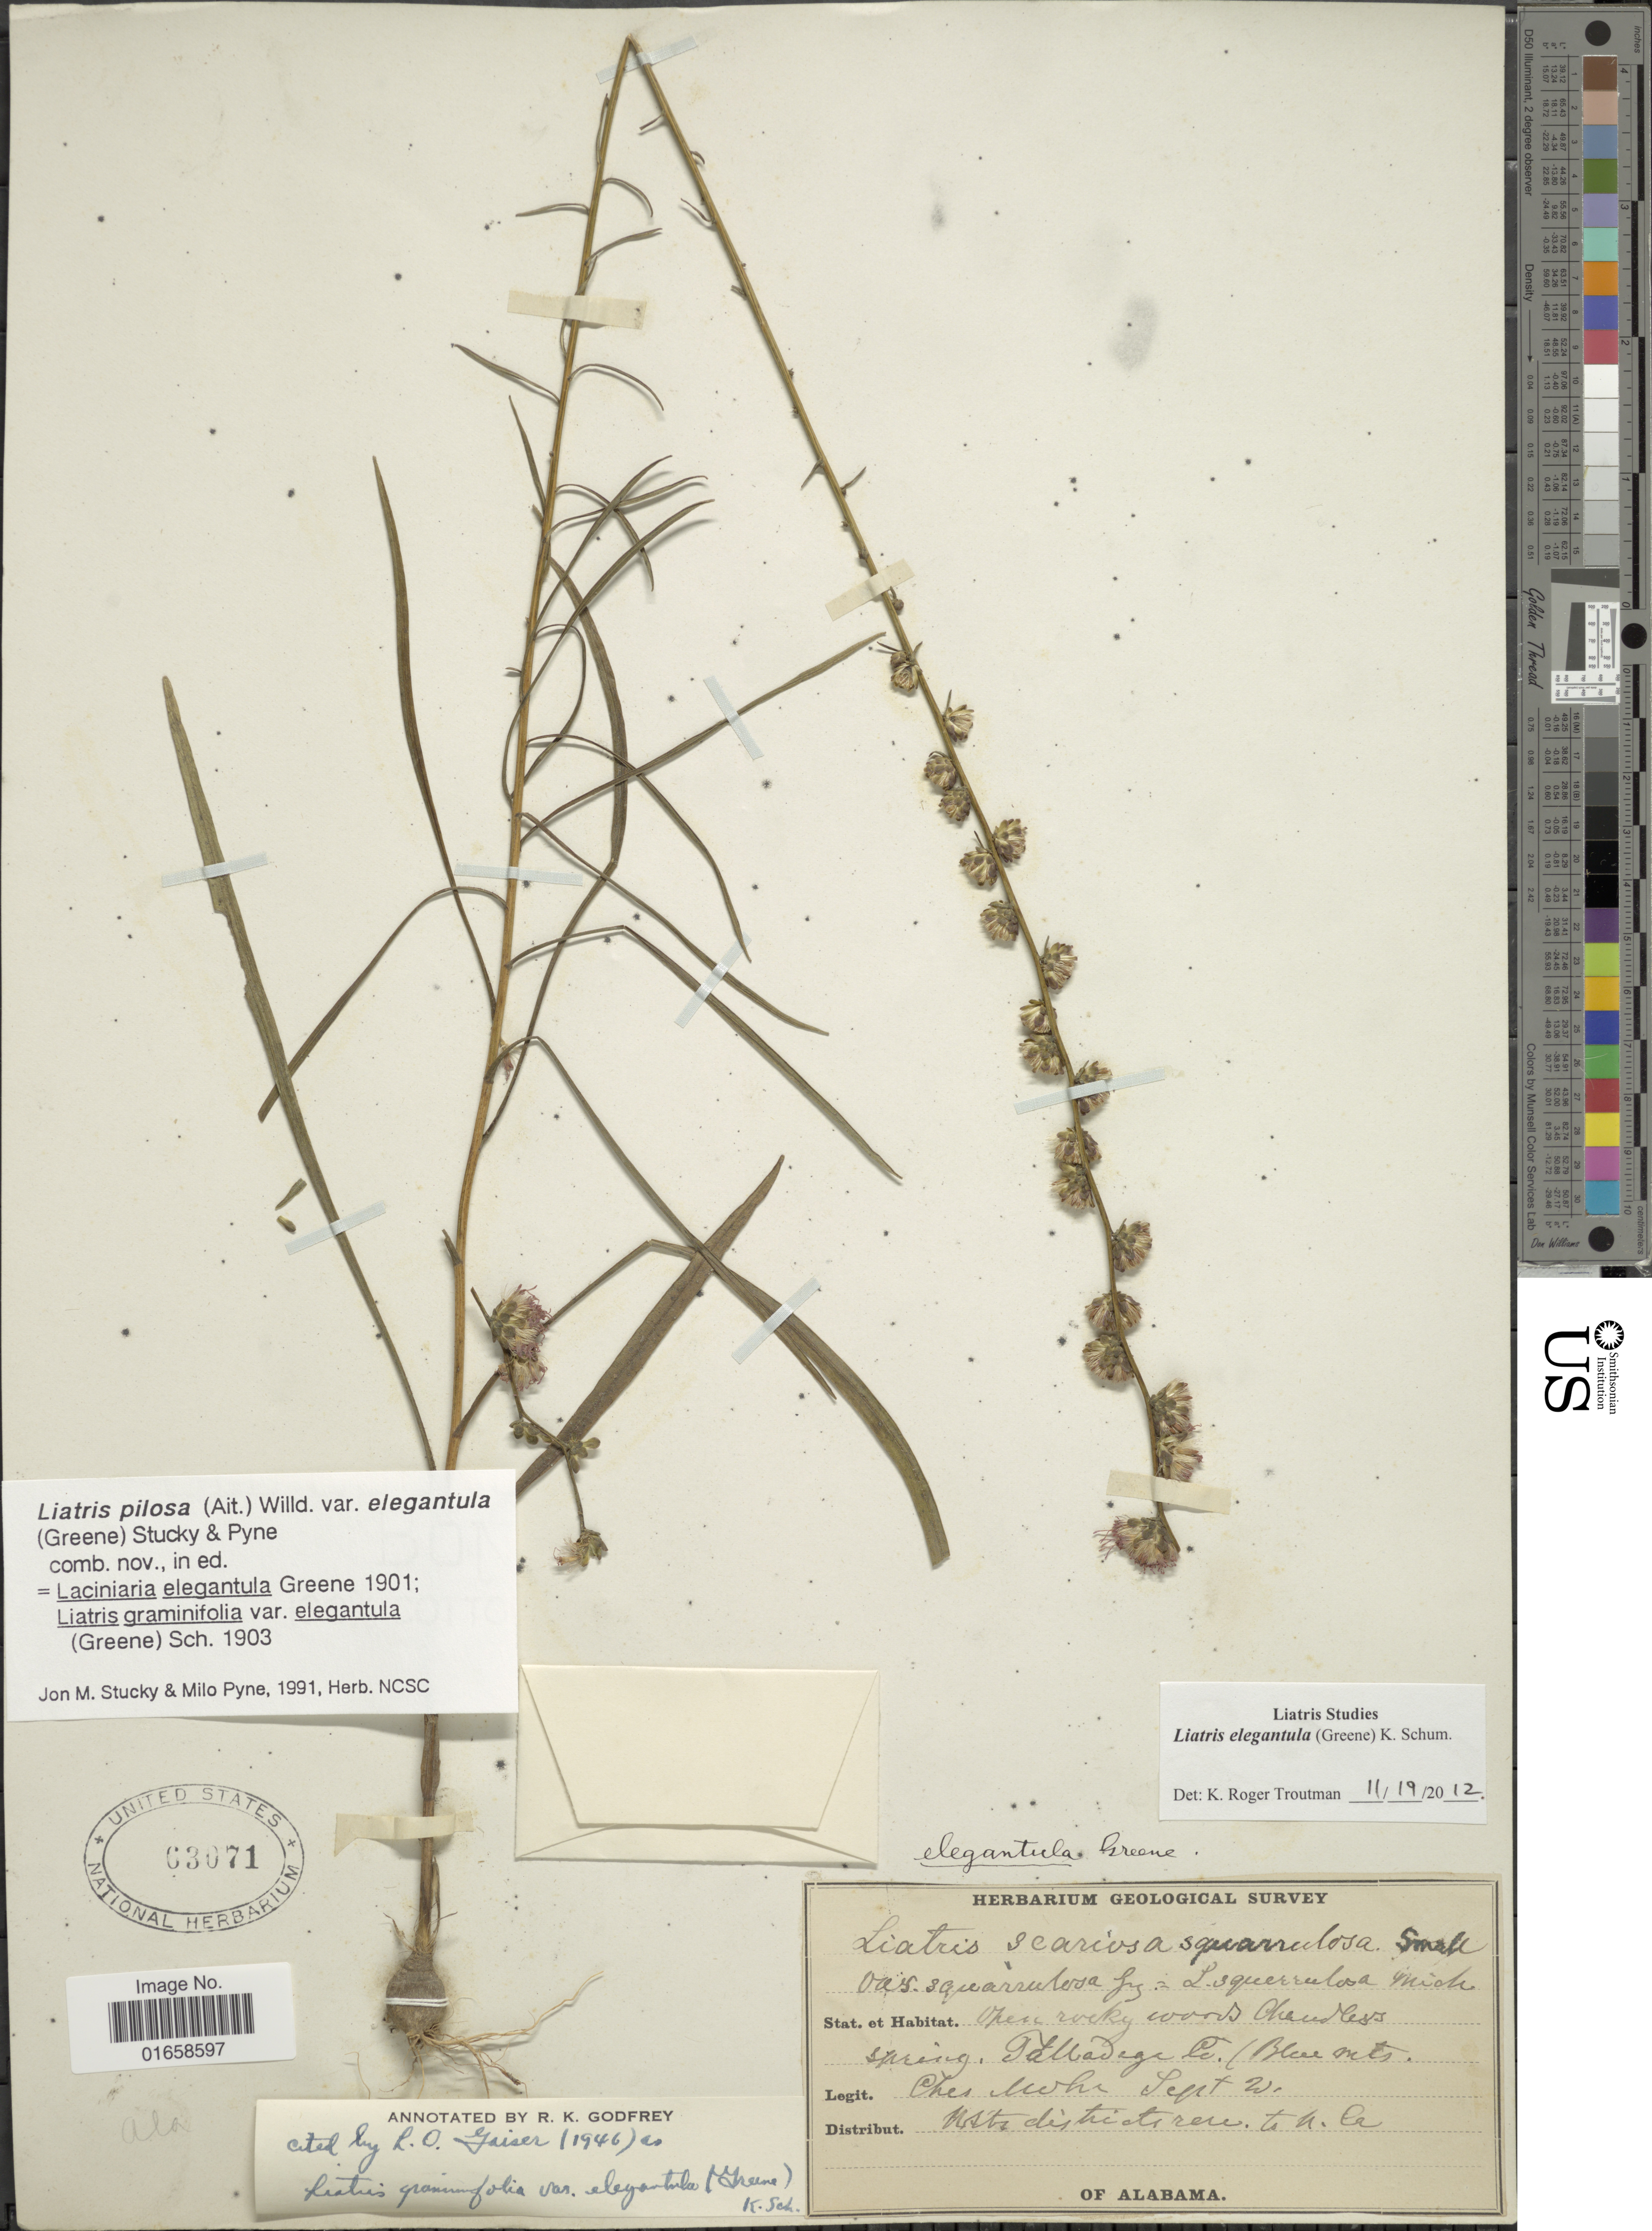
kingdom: Plantae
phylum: Tracheophyta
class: Magnoliopsida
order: Asterales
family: Asteraceae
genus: Liatris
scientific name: Liatris elegantula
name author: (Greene) K. Schum.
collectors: Mohr, C. T. (herbarium)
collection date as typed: Transcribed d/m/y: /9/20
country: United States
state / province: Alabama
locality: Open rocky wood chauderss spring, Talladega, Blee mts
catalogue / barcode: US 63071